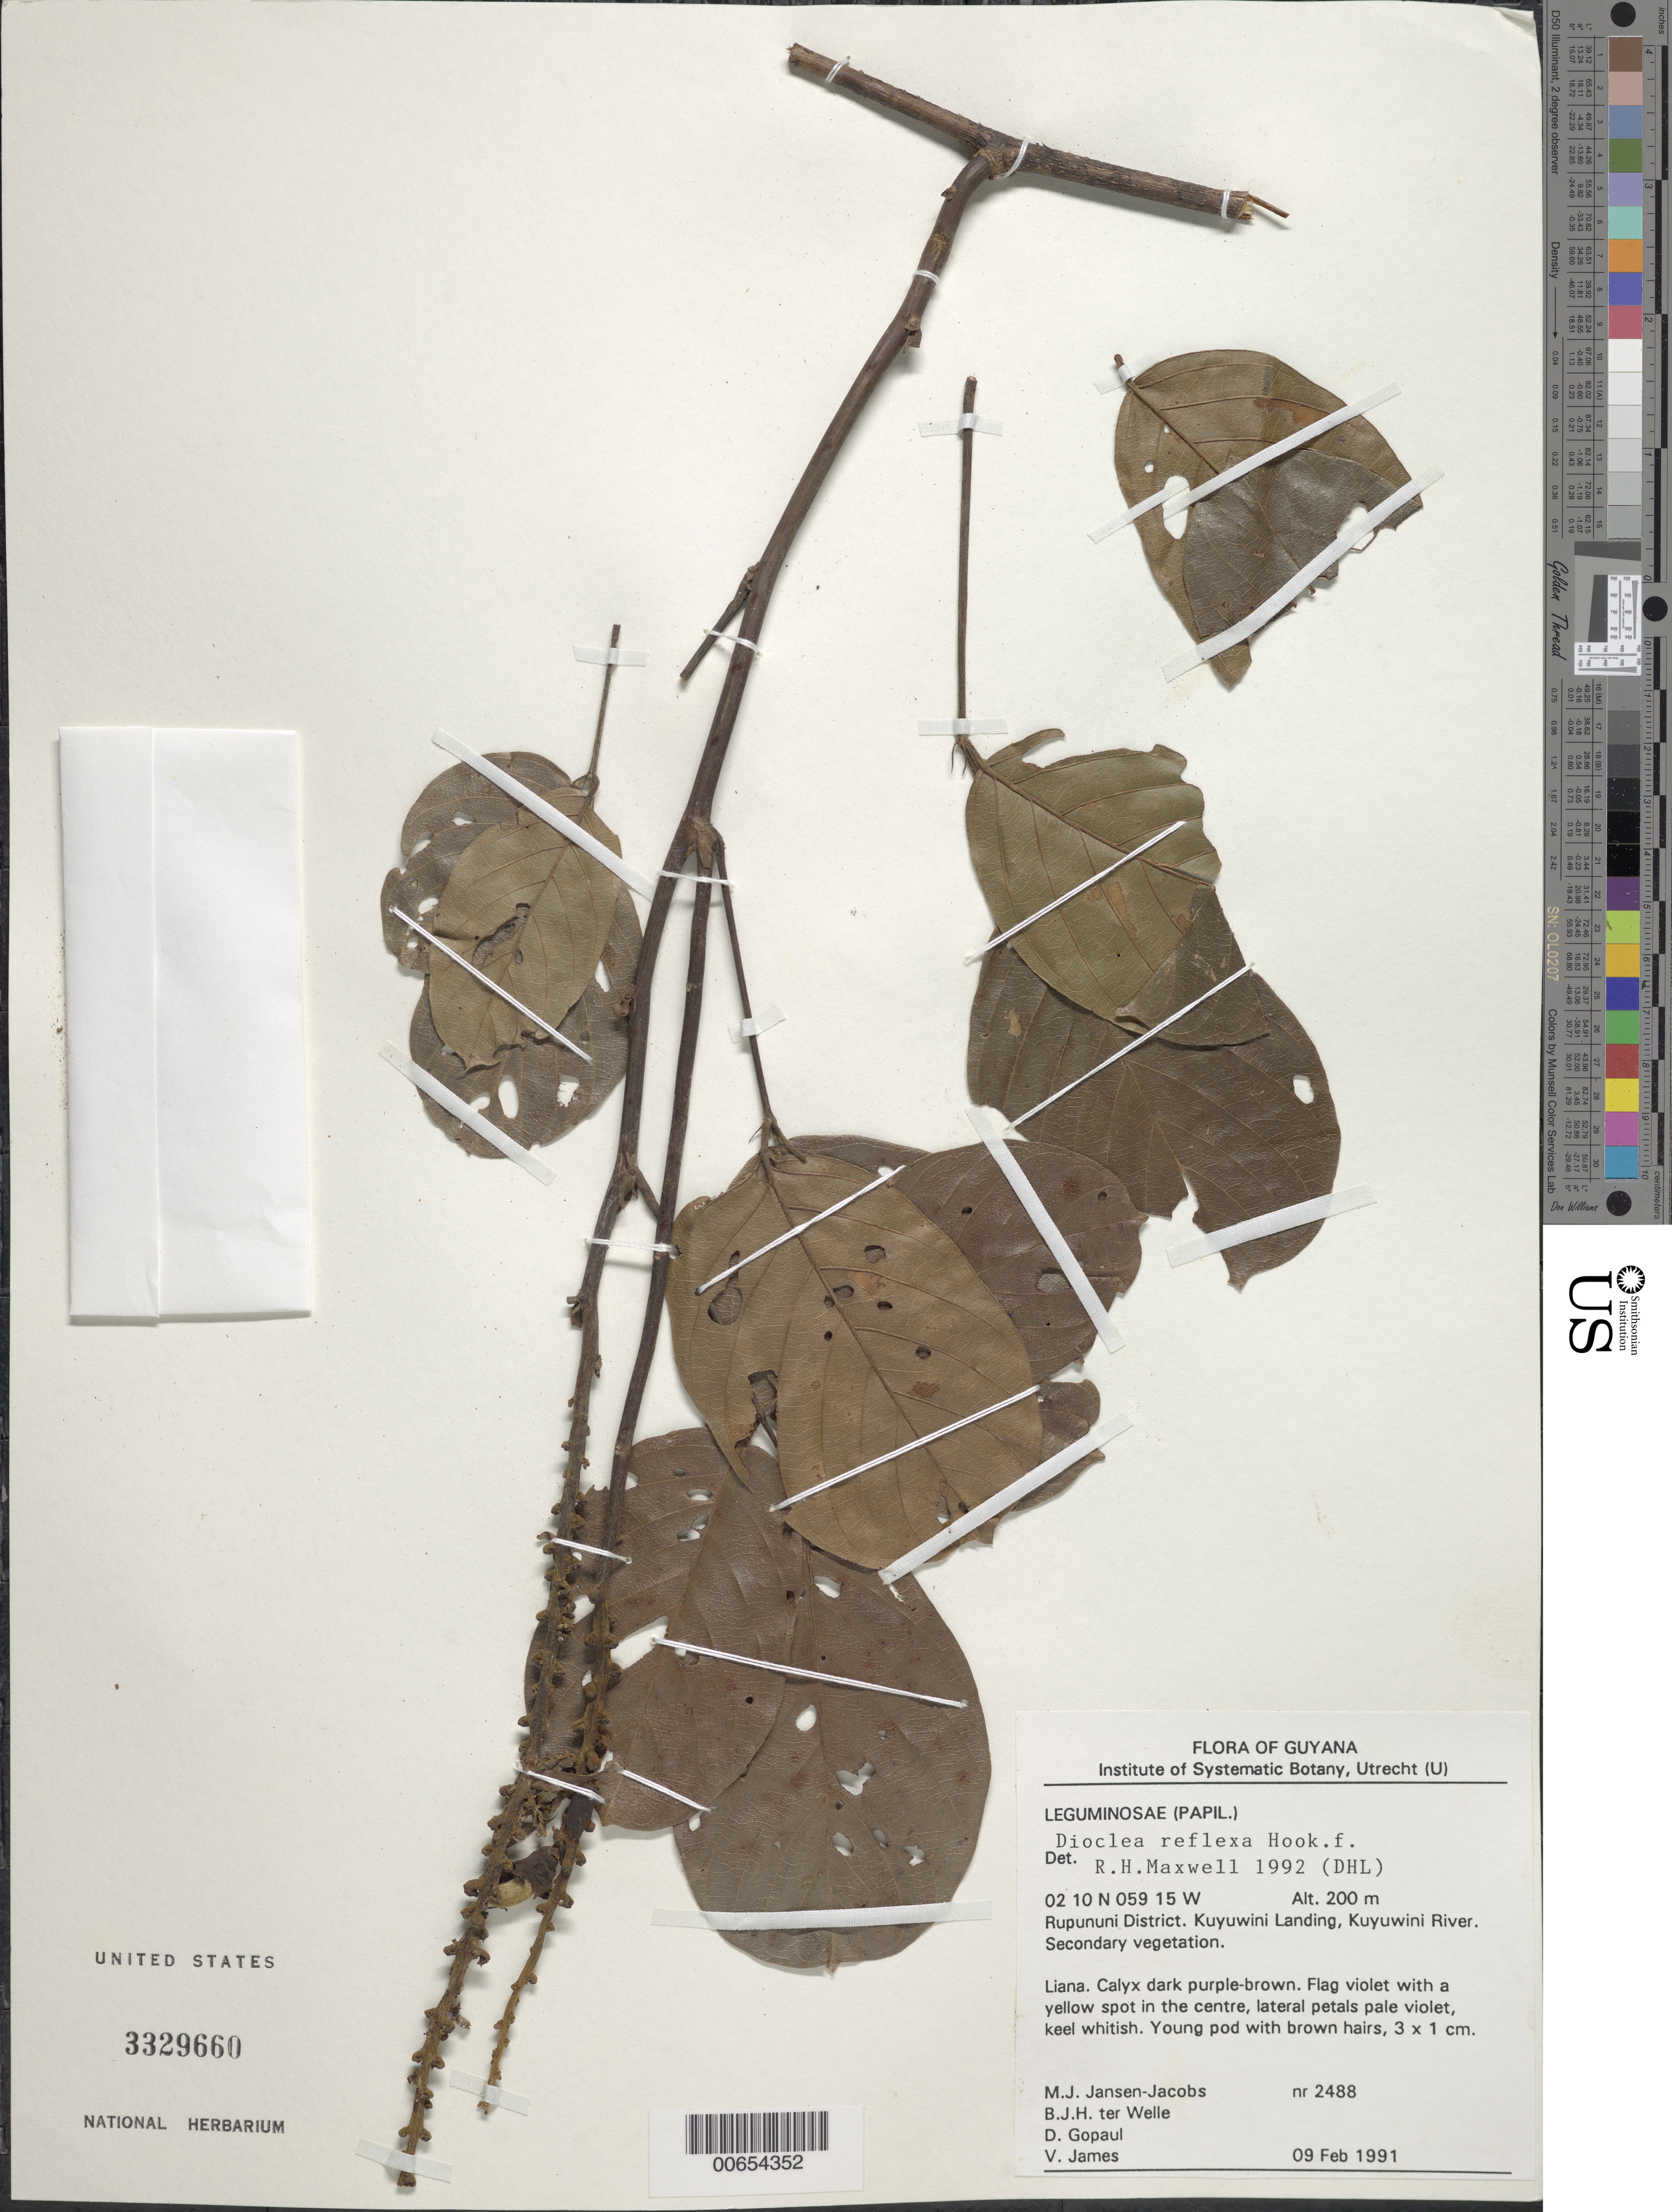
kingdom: Plantae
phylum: Tracheophyta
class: Magnoliopsida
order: Fabales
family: Fabaceae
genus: Macropsychanthus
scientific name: Macropsychanthus comosus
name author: (G. Mey.) L.P. Queiroz & Snak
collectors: M. J. Jansen-Jacobs, B. Welle, D. Gopaul & V. James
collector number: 2488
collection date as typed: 9-Feb-91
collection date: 1991-02-09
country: Guyana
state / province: U. Takutu-U. Essequibo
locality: Kuyuwini Landing, Kuyuwini River, Rupununi District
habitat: Secondary vegetation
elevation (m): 200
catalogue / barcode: US 3329660